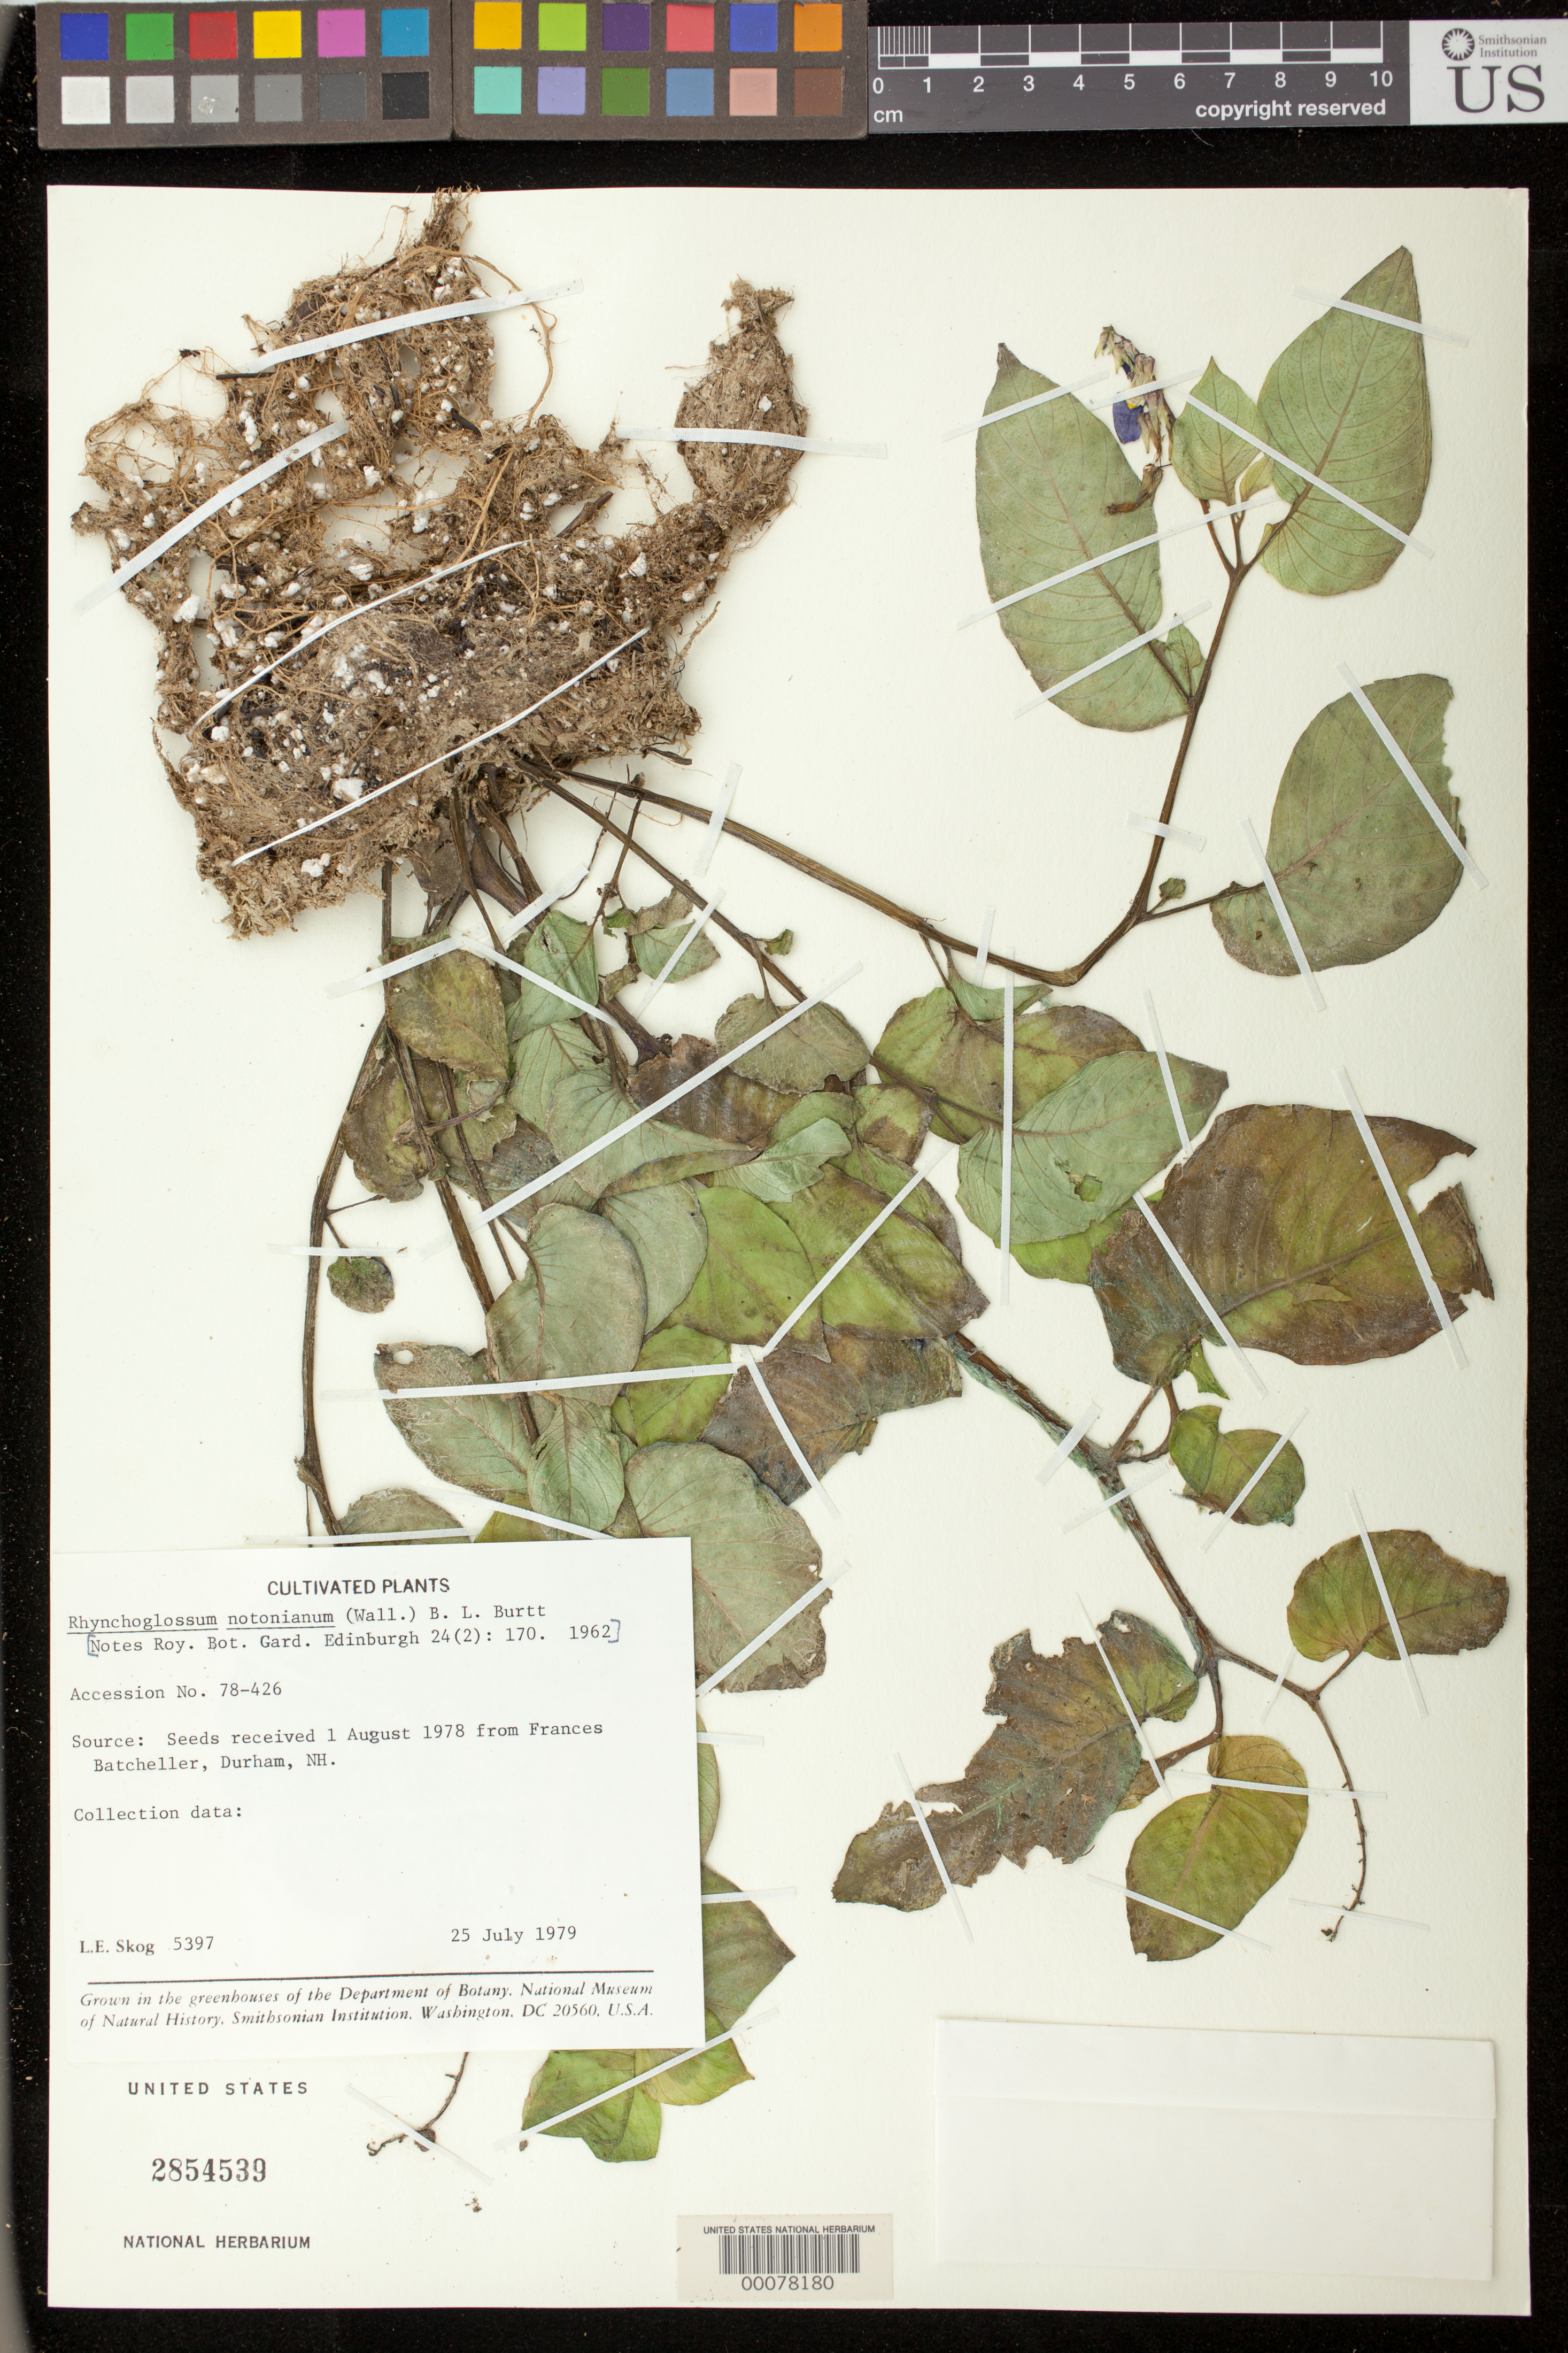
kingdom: Plantae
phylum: Tracheophyta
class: Magnoliopsida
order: Lamiales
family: Gesneriaceae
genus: Rhynchoglossum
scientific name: Rhynchoglossum notonianum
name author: (Wall.) B.L. Burtt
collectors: L. E. Skog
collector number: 5397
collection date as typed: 25 Jul 1979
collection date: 1979-07-25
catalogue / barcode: US 2854539